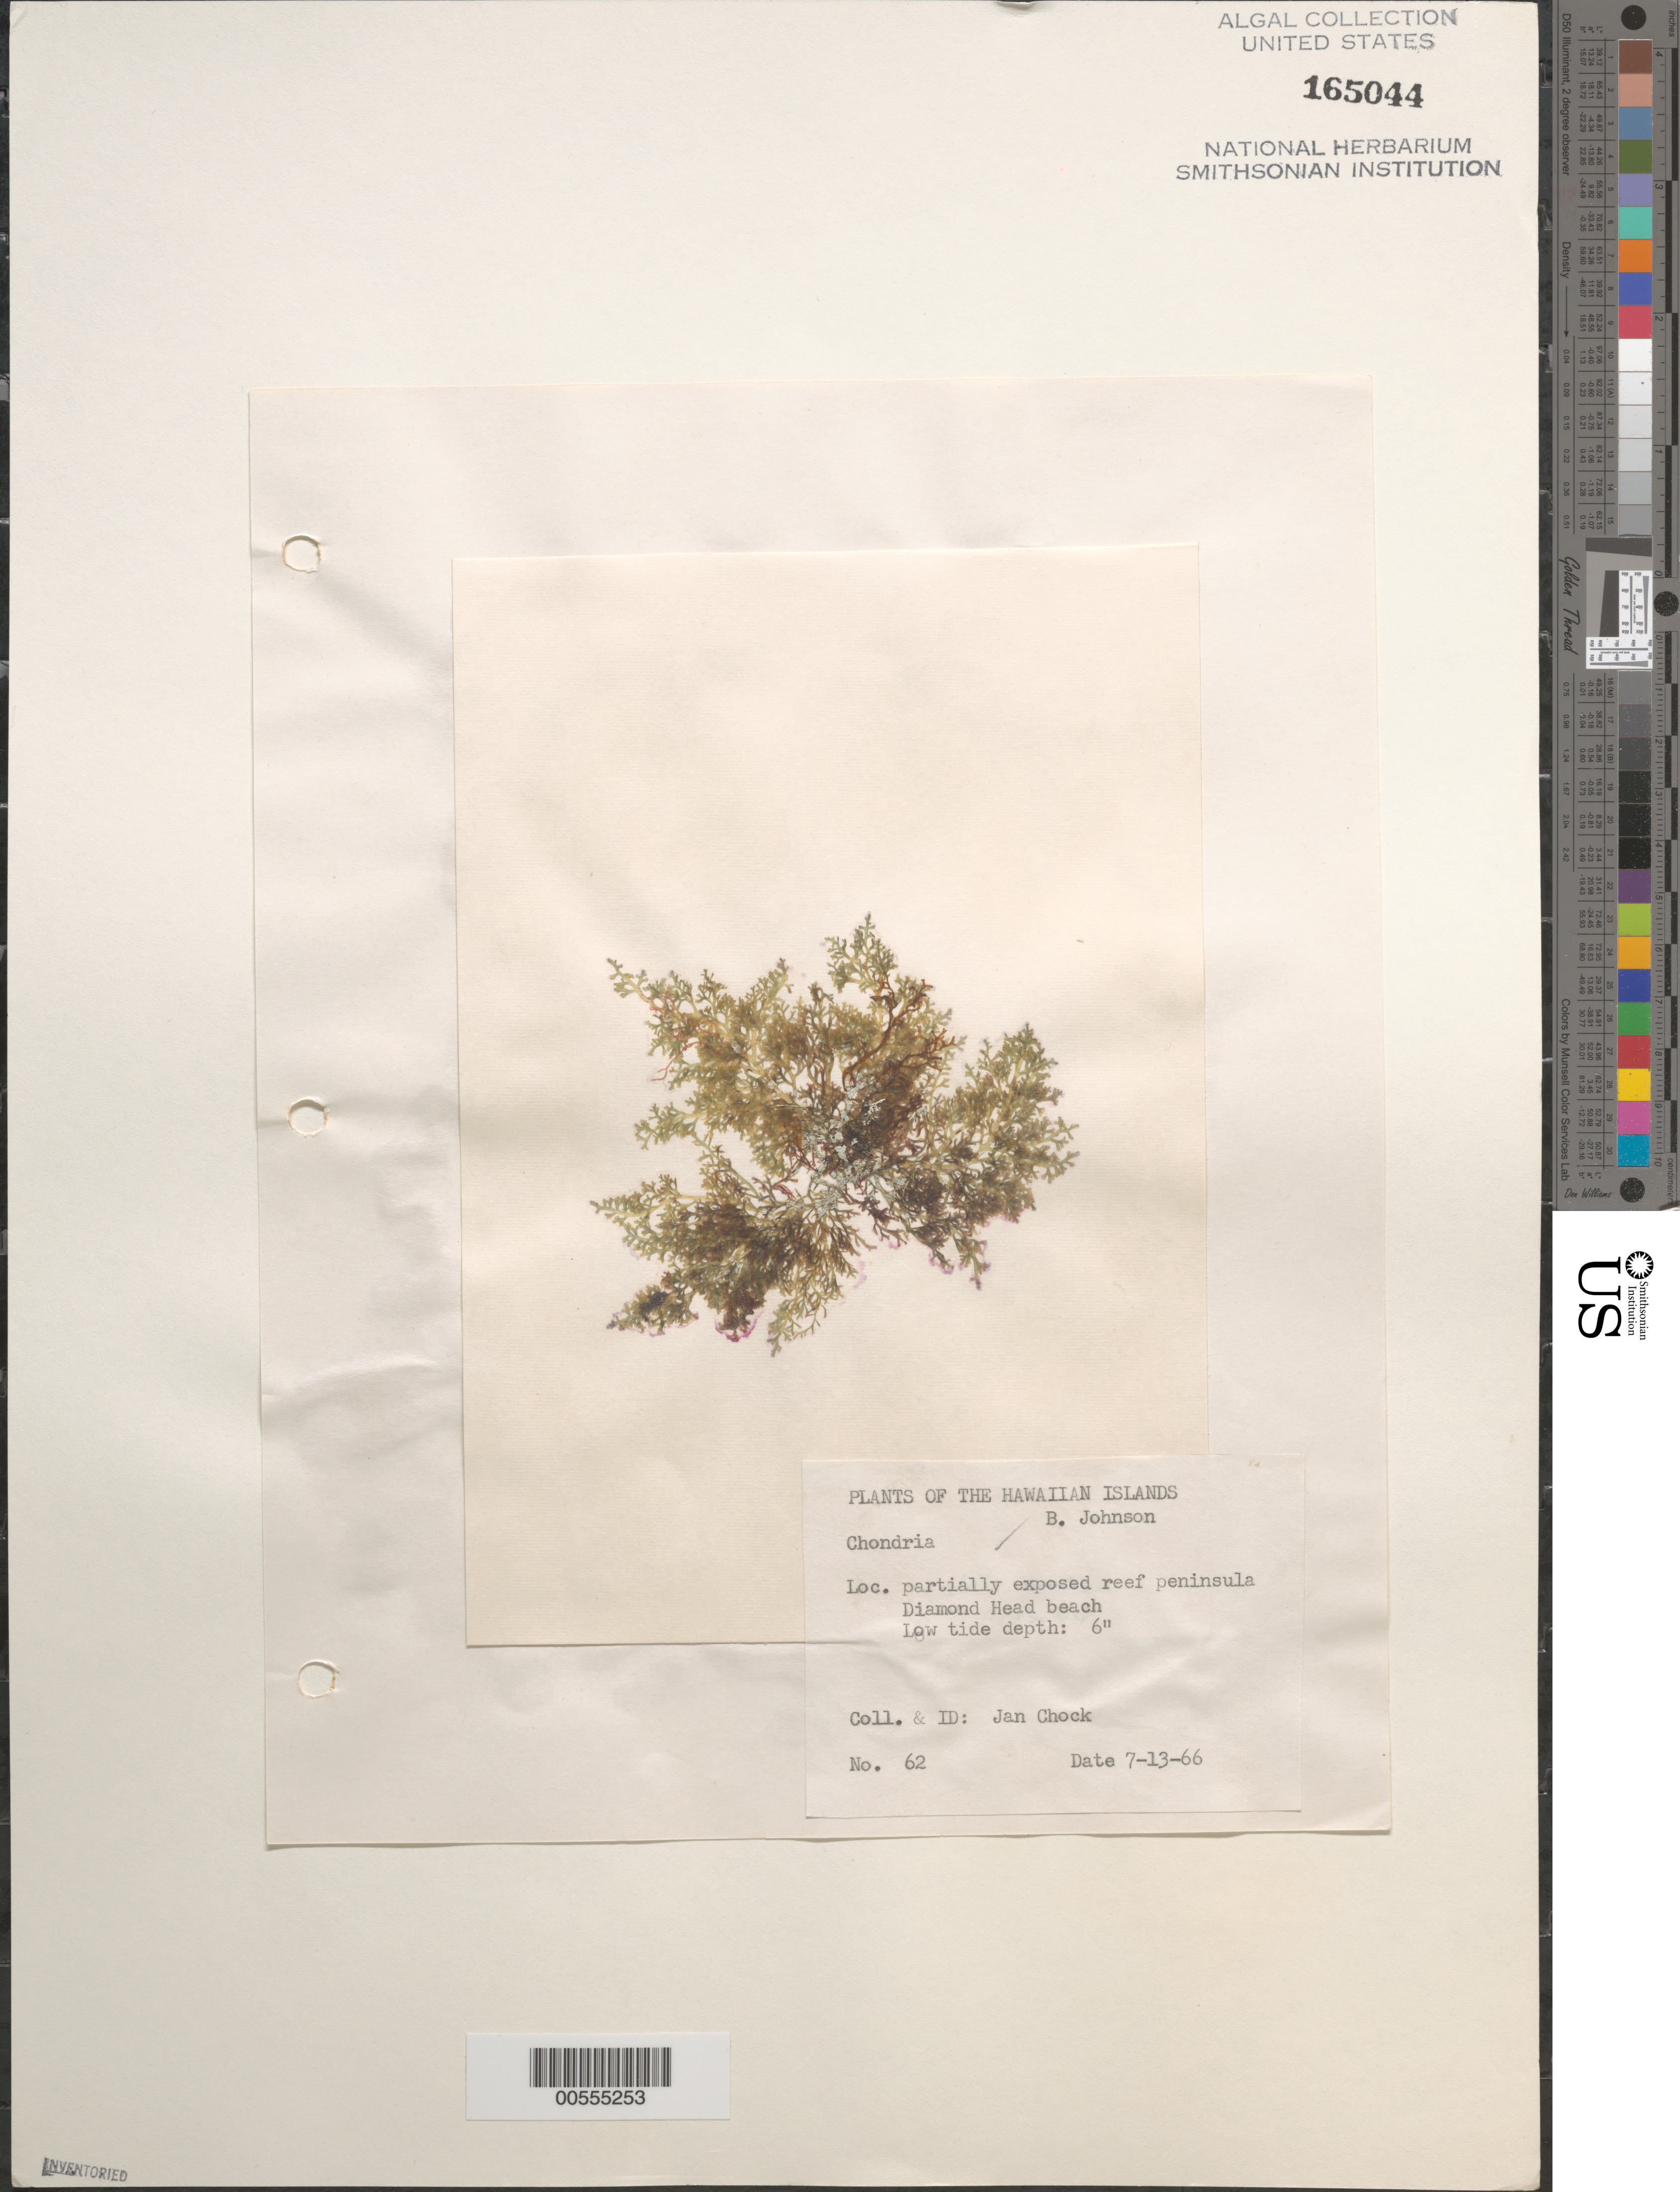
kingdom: Plantae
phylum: Rhodophyta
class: Florideophyceae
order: Ceramiales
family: Rhodomelaceae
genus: Chondria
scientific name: Chondria sp.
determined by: Chock, J.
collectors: J. Chock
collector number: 62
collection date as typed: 13 Jul 1966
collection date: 1966-07-13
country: United States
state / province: Hawaii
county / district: Honolulu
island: Oahu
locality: Diamond Head Beach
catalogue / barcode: US 165044